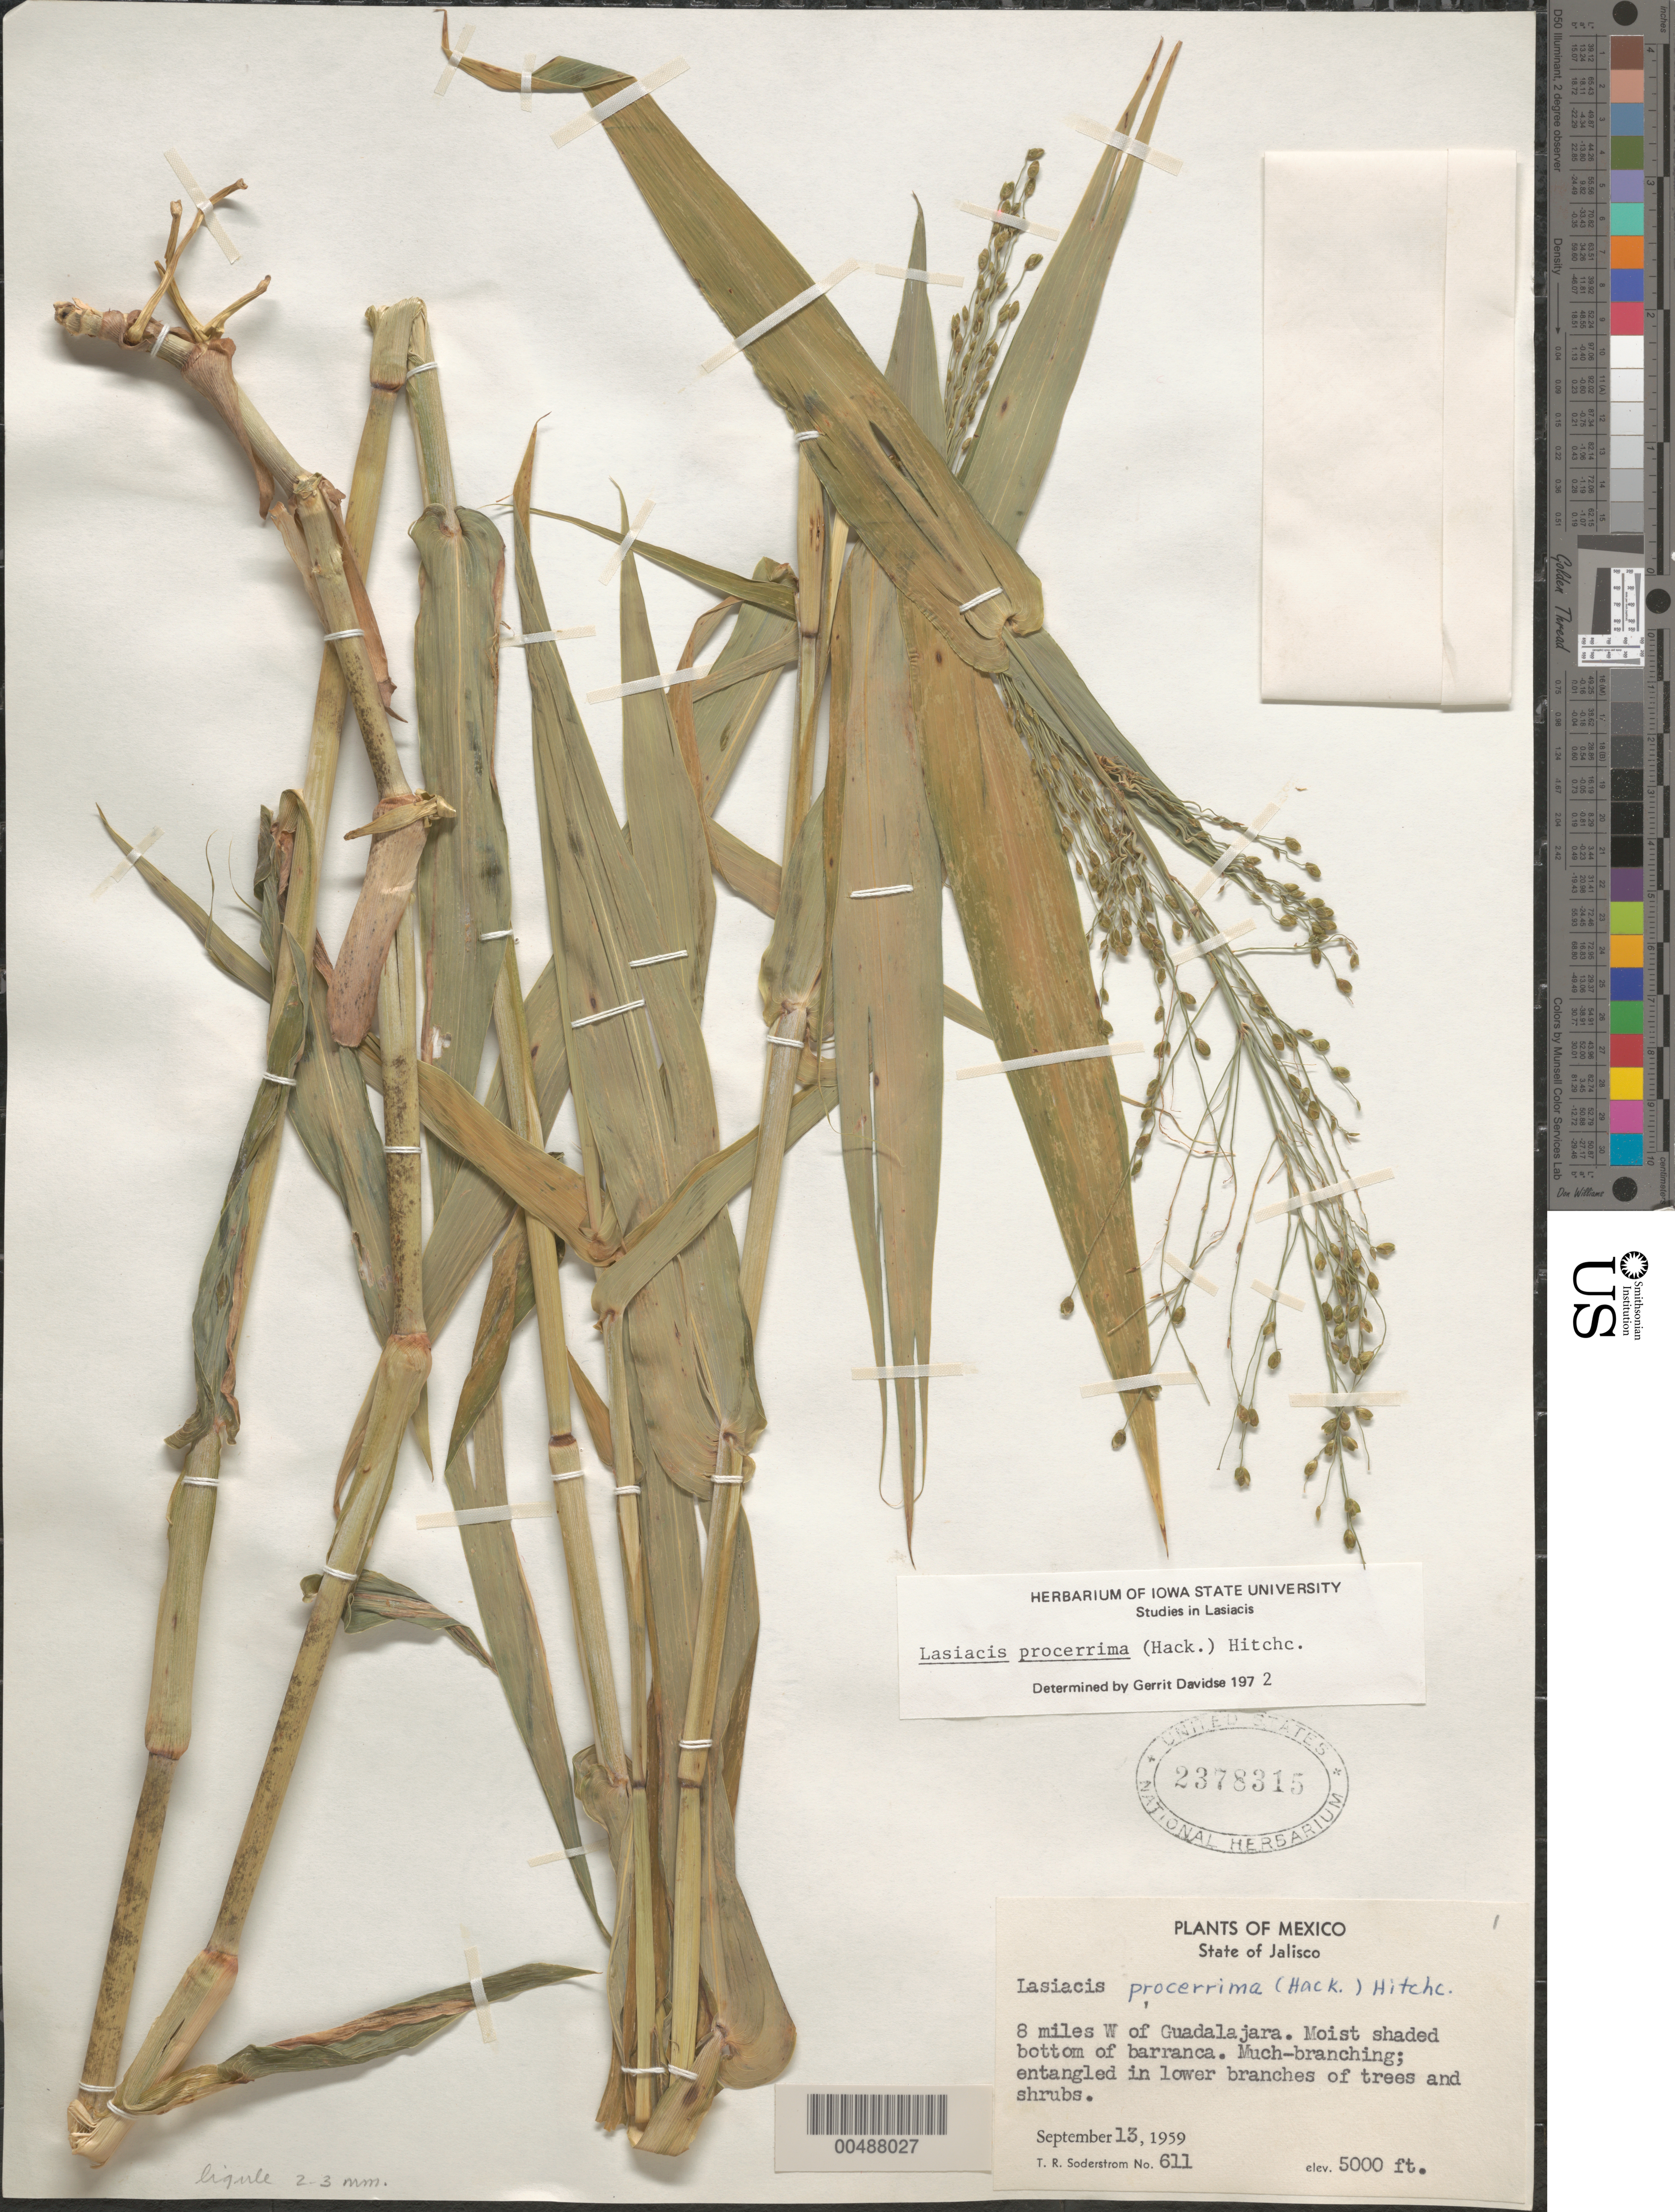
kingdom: Plantae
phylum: Tracheophyta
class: Liliopsida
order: Poales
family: Poaceae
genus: Lasiacis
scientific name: Lasiacis procerrima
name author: (Hack.) Hitchc.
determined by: Davidse, Gerrit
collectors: T. R. Soderstrom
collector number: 611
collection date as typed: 13 Sep 1959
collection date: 1959-09-13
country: Mexico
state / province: Jalisco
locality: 8 mi W of Guadalajara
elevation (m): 1524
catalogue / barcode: US 2378315